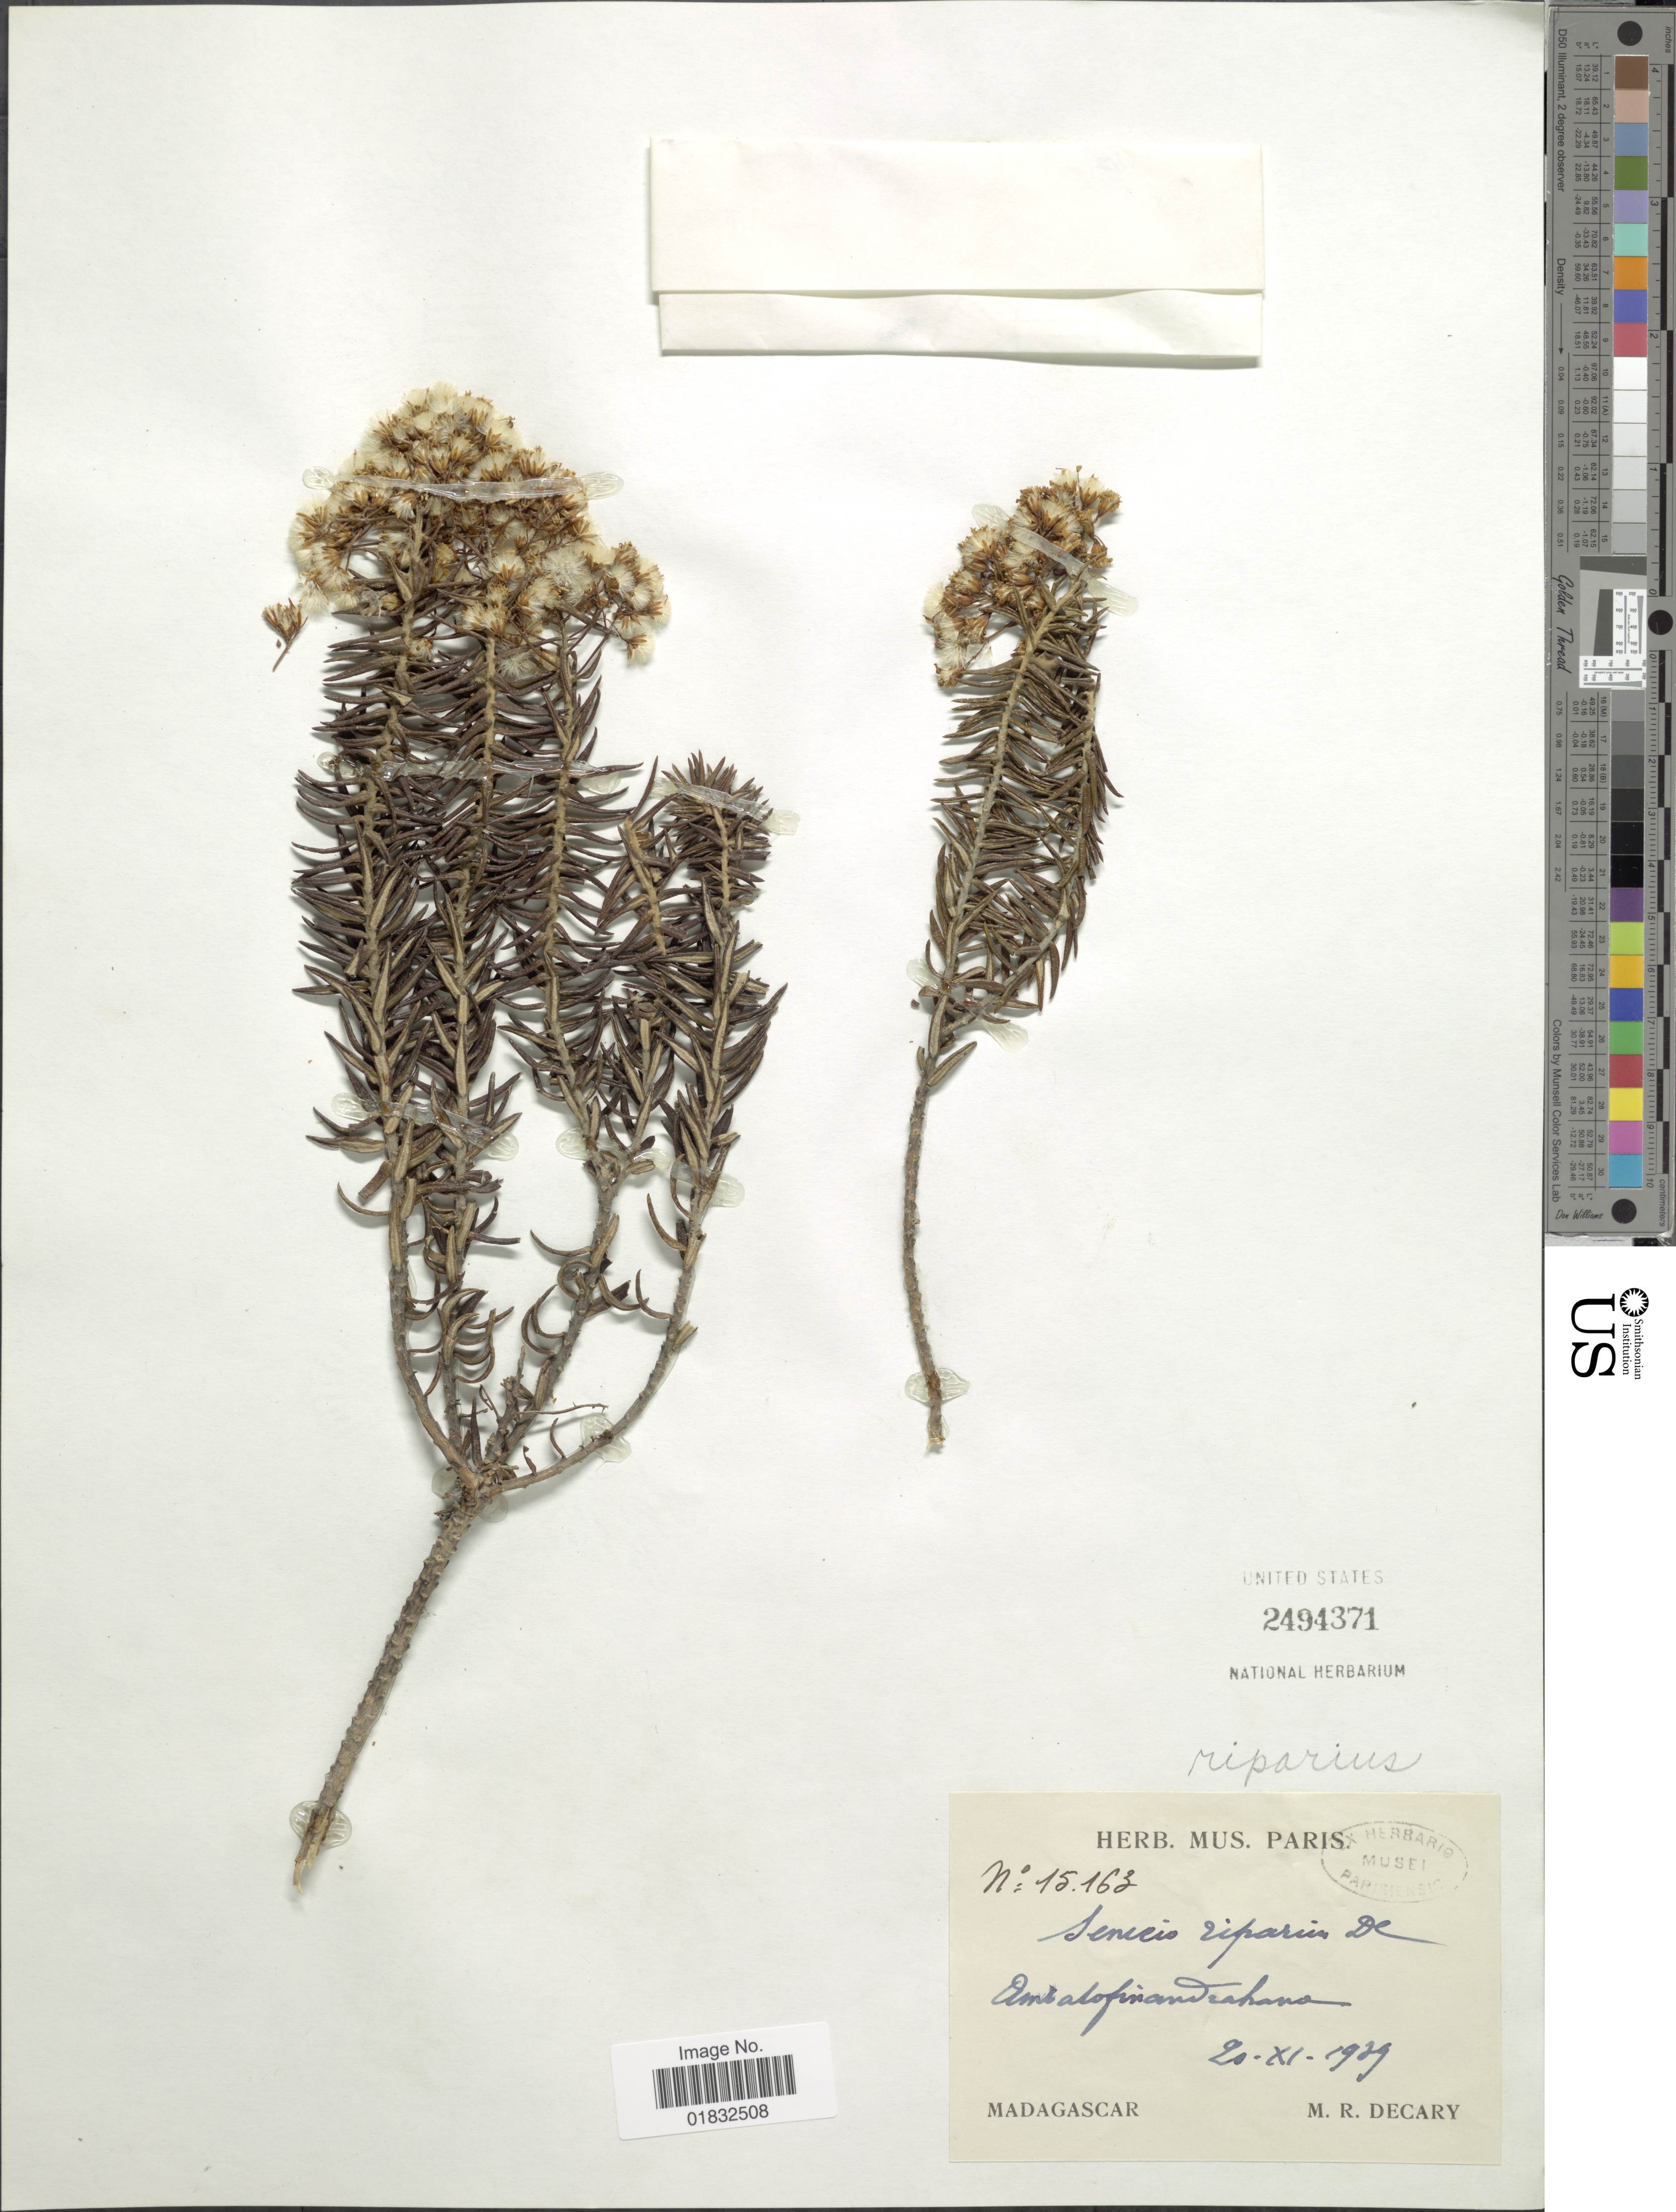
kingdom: Plantae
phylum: Tracheophyta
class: Magnoliopsida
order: Asterales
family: Asteraceae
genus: Hubertia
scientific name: Hubertia riparia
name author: (DC.) C. Jeffrey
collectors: R. Decary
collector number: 15163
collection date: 1929-11-20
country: Madagascar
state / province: Amoron'i Mania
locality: Ambatofinandrahana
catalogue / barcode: US 2494371